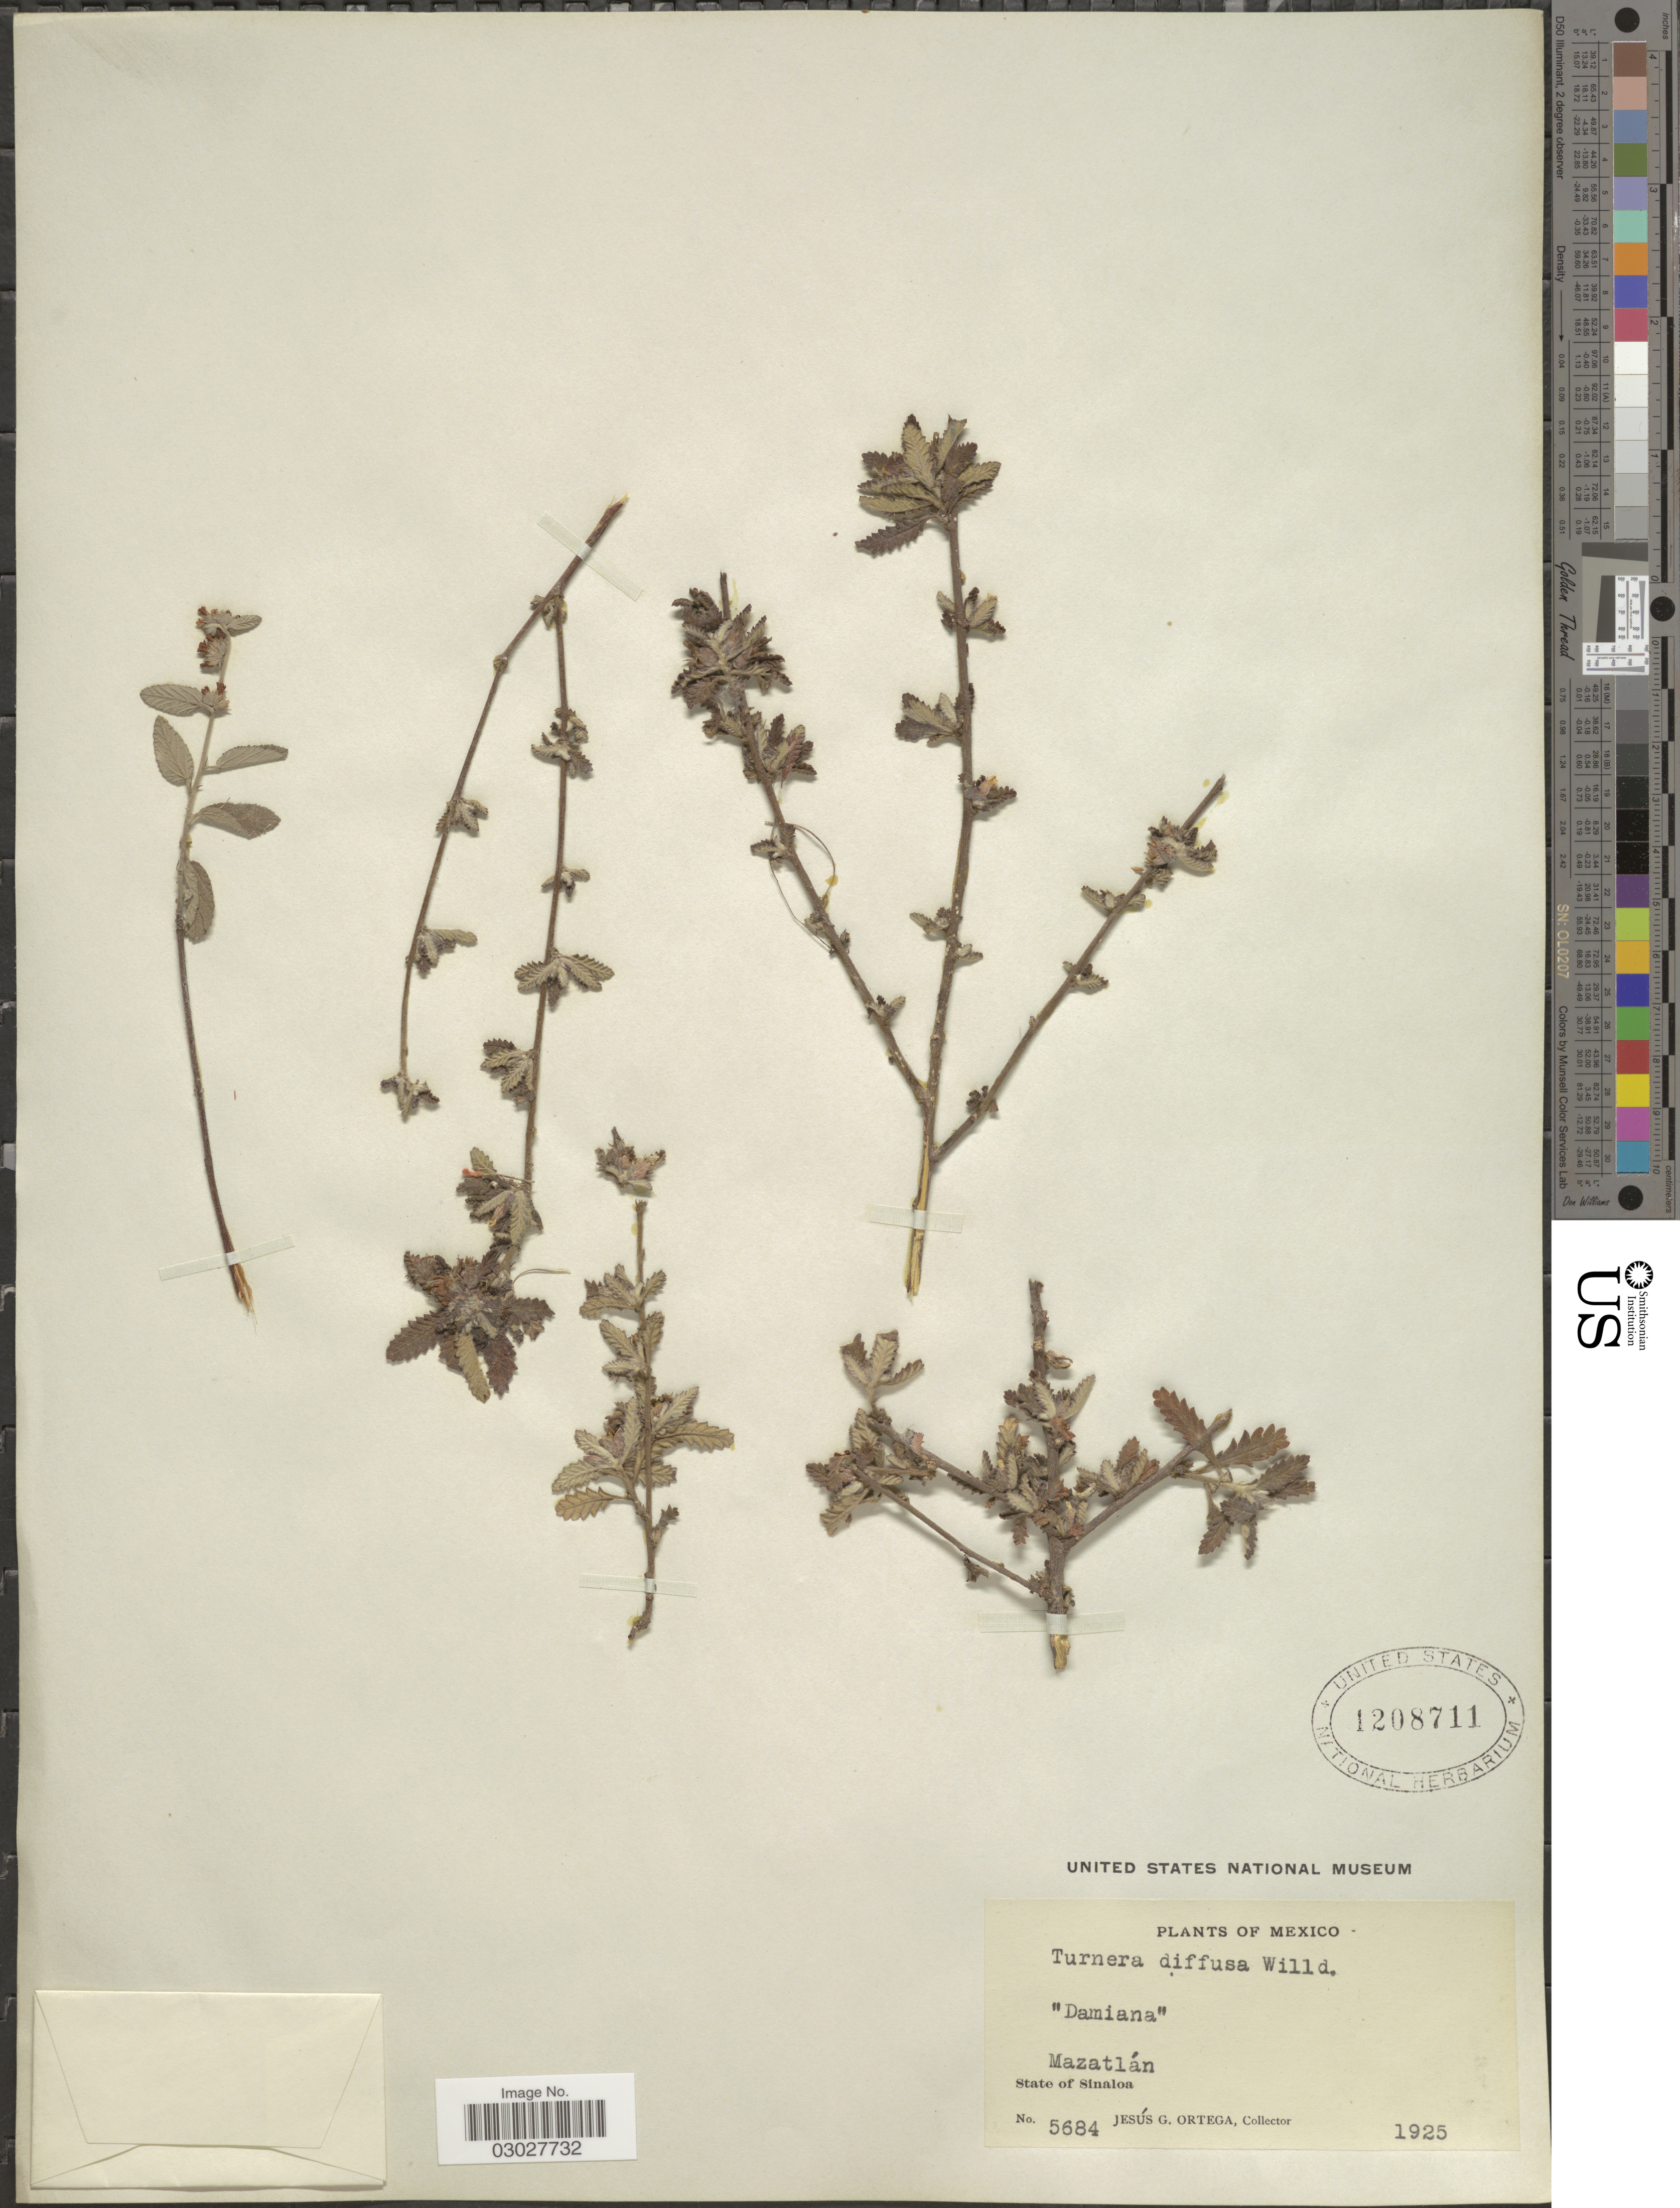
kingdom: Plantae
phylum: Tracheophyta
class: Magnoliopsida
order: Malpighiales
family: Turneraceae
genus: Turnera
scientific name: Turnera diffusa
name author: Willd. ex Schult.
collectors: J. Ortega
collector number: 5684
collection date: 1925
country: Mexico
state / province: Sinaloa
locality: Mazatlán.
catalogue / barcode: US 1208711